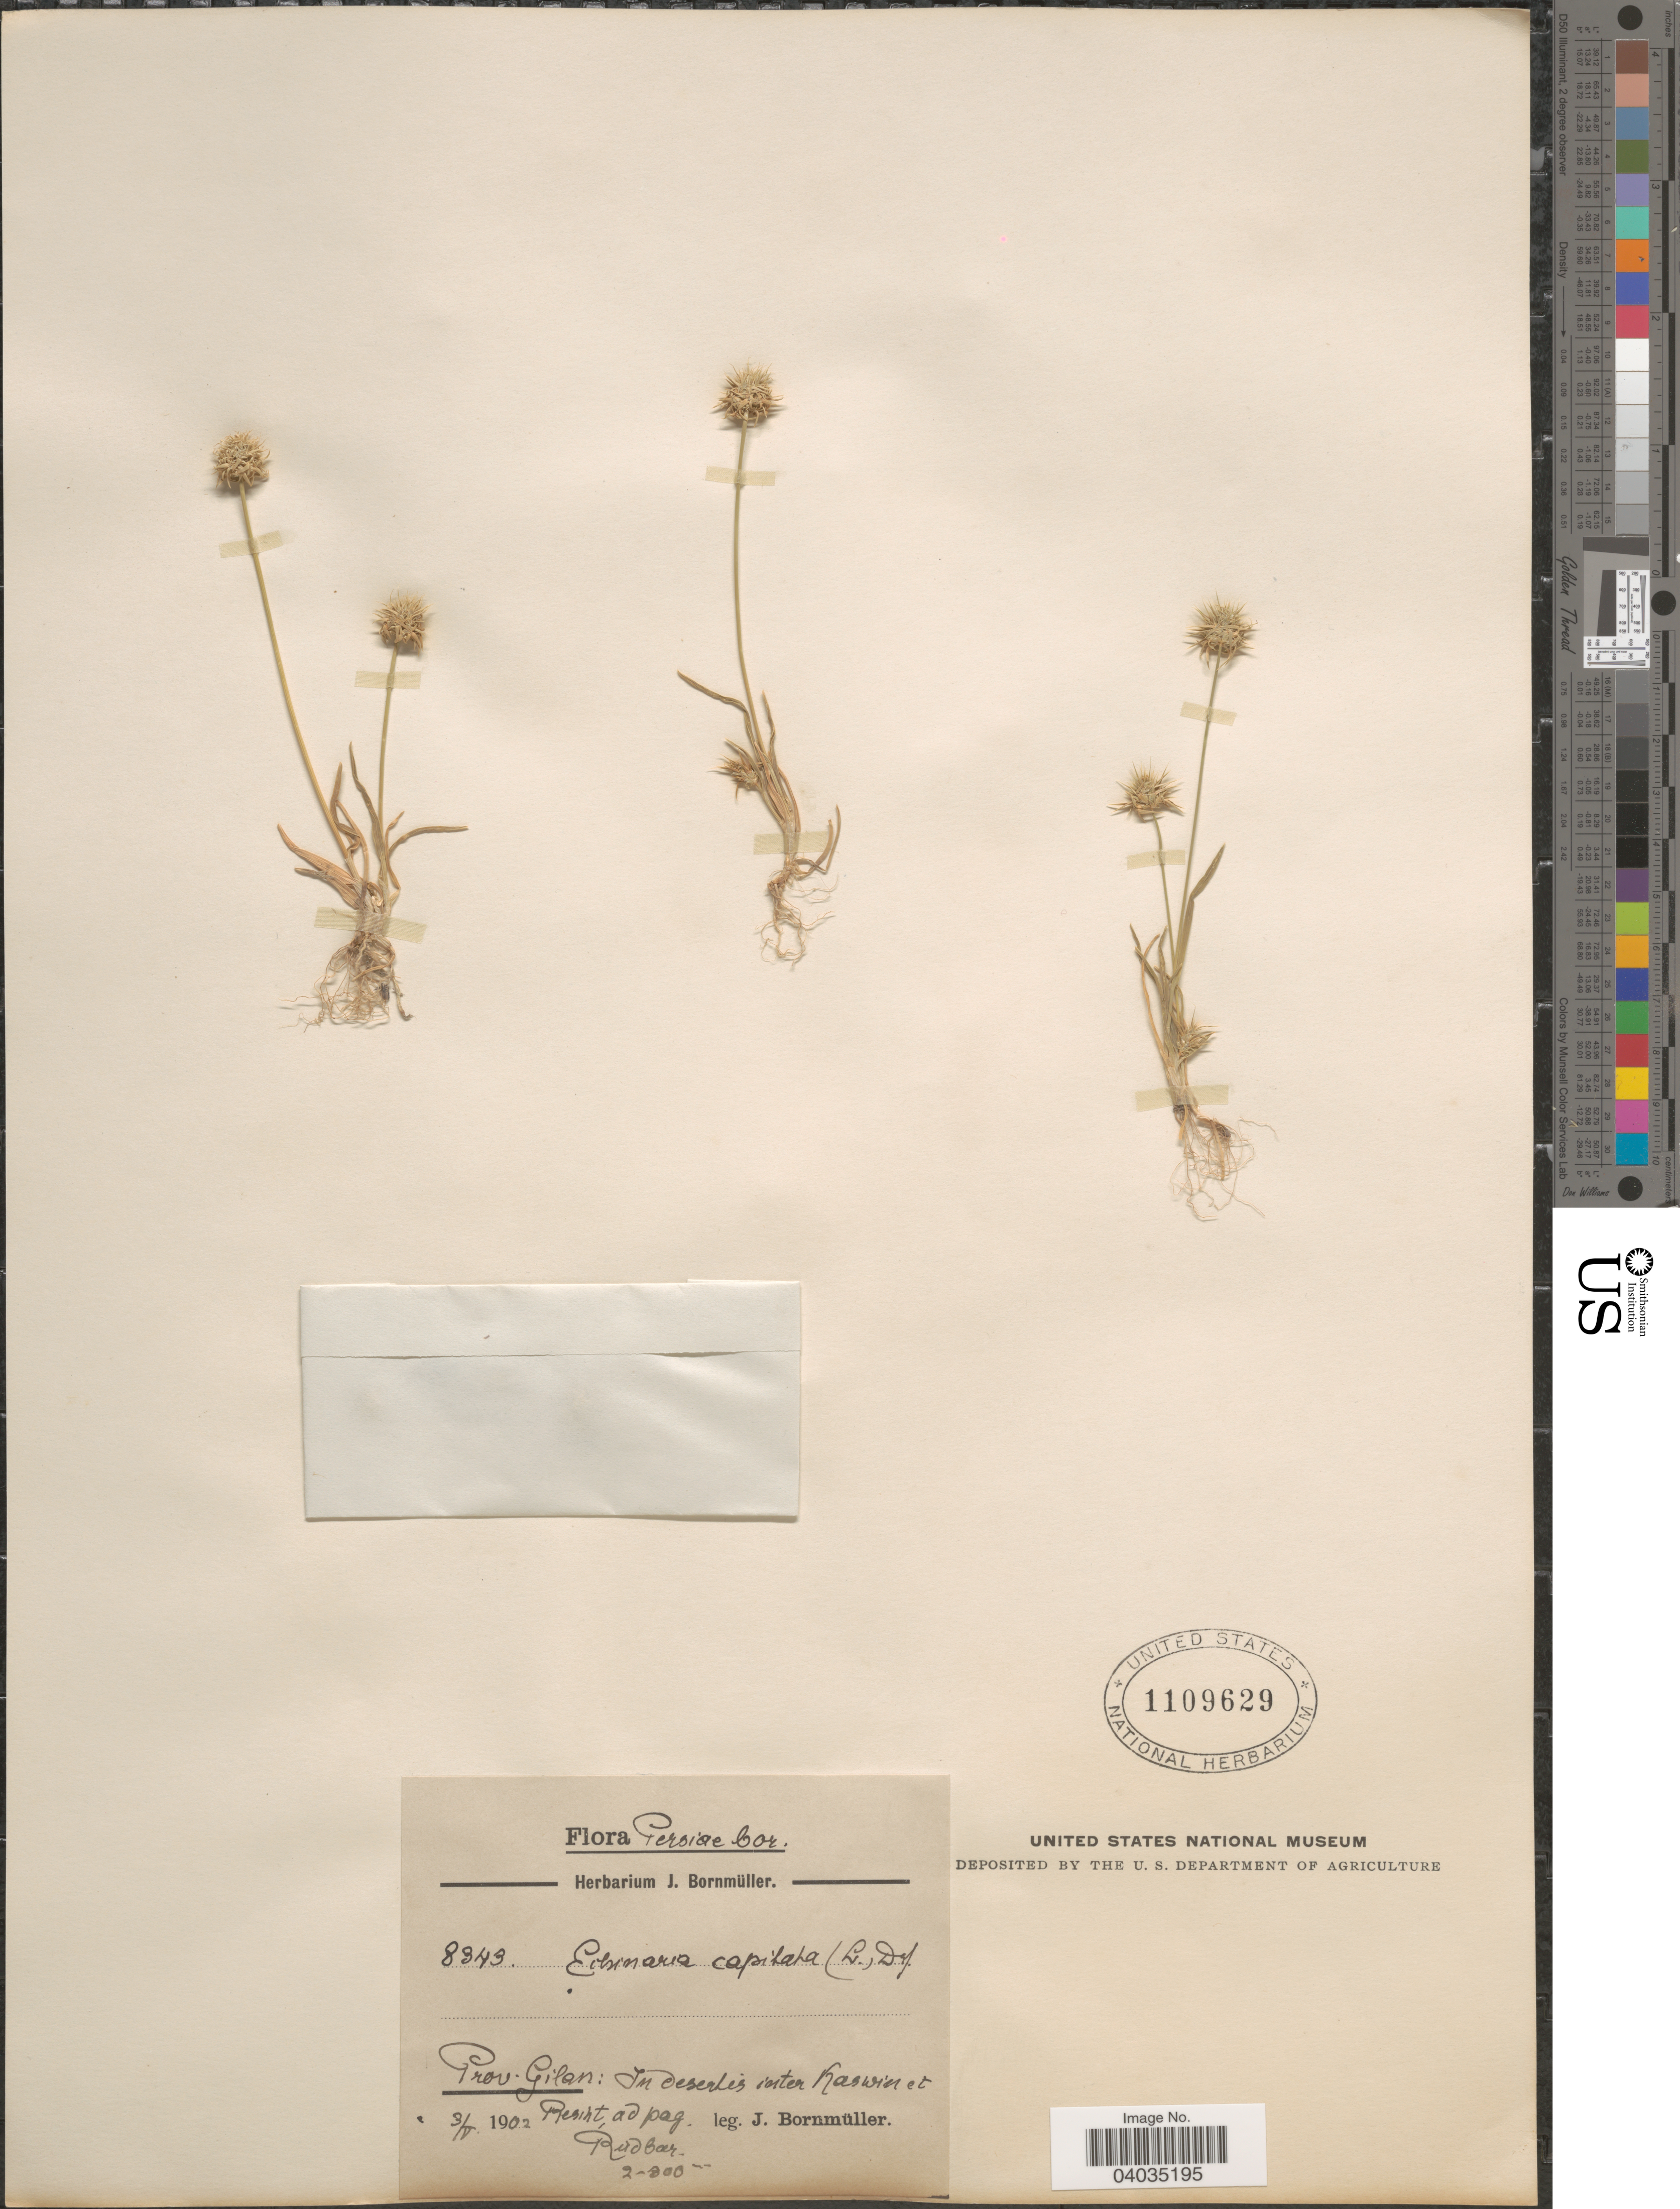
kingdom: Plantae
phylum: Tracheophyta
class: Liliopsida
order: Poales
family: Poaceae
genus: Echinaria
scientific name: Echinaria capitata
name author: (L.) Desf.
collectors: J. Bornmüller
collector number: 8349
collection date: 1902-05-03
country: Iran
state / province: Gilan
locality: Persiae bor. In desertis inter Kaswin et Resint ad pag. Rudbar.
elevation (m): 61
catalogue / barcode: US 1109629